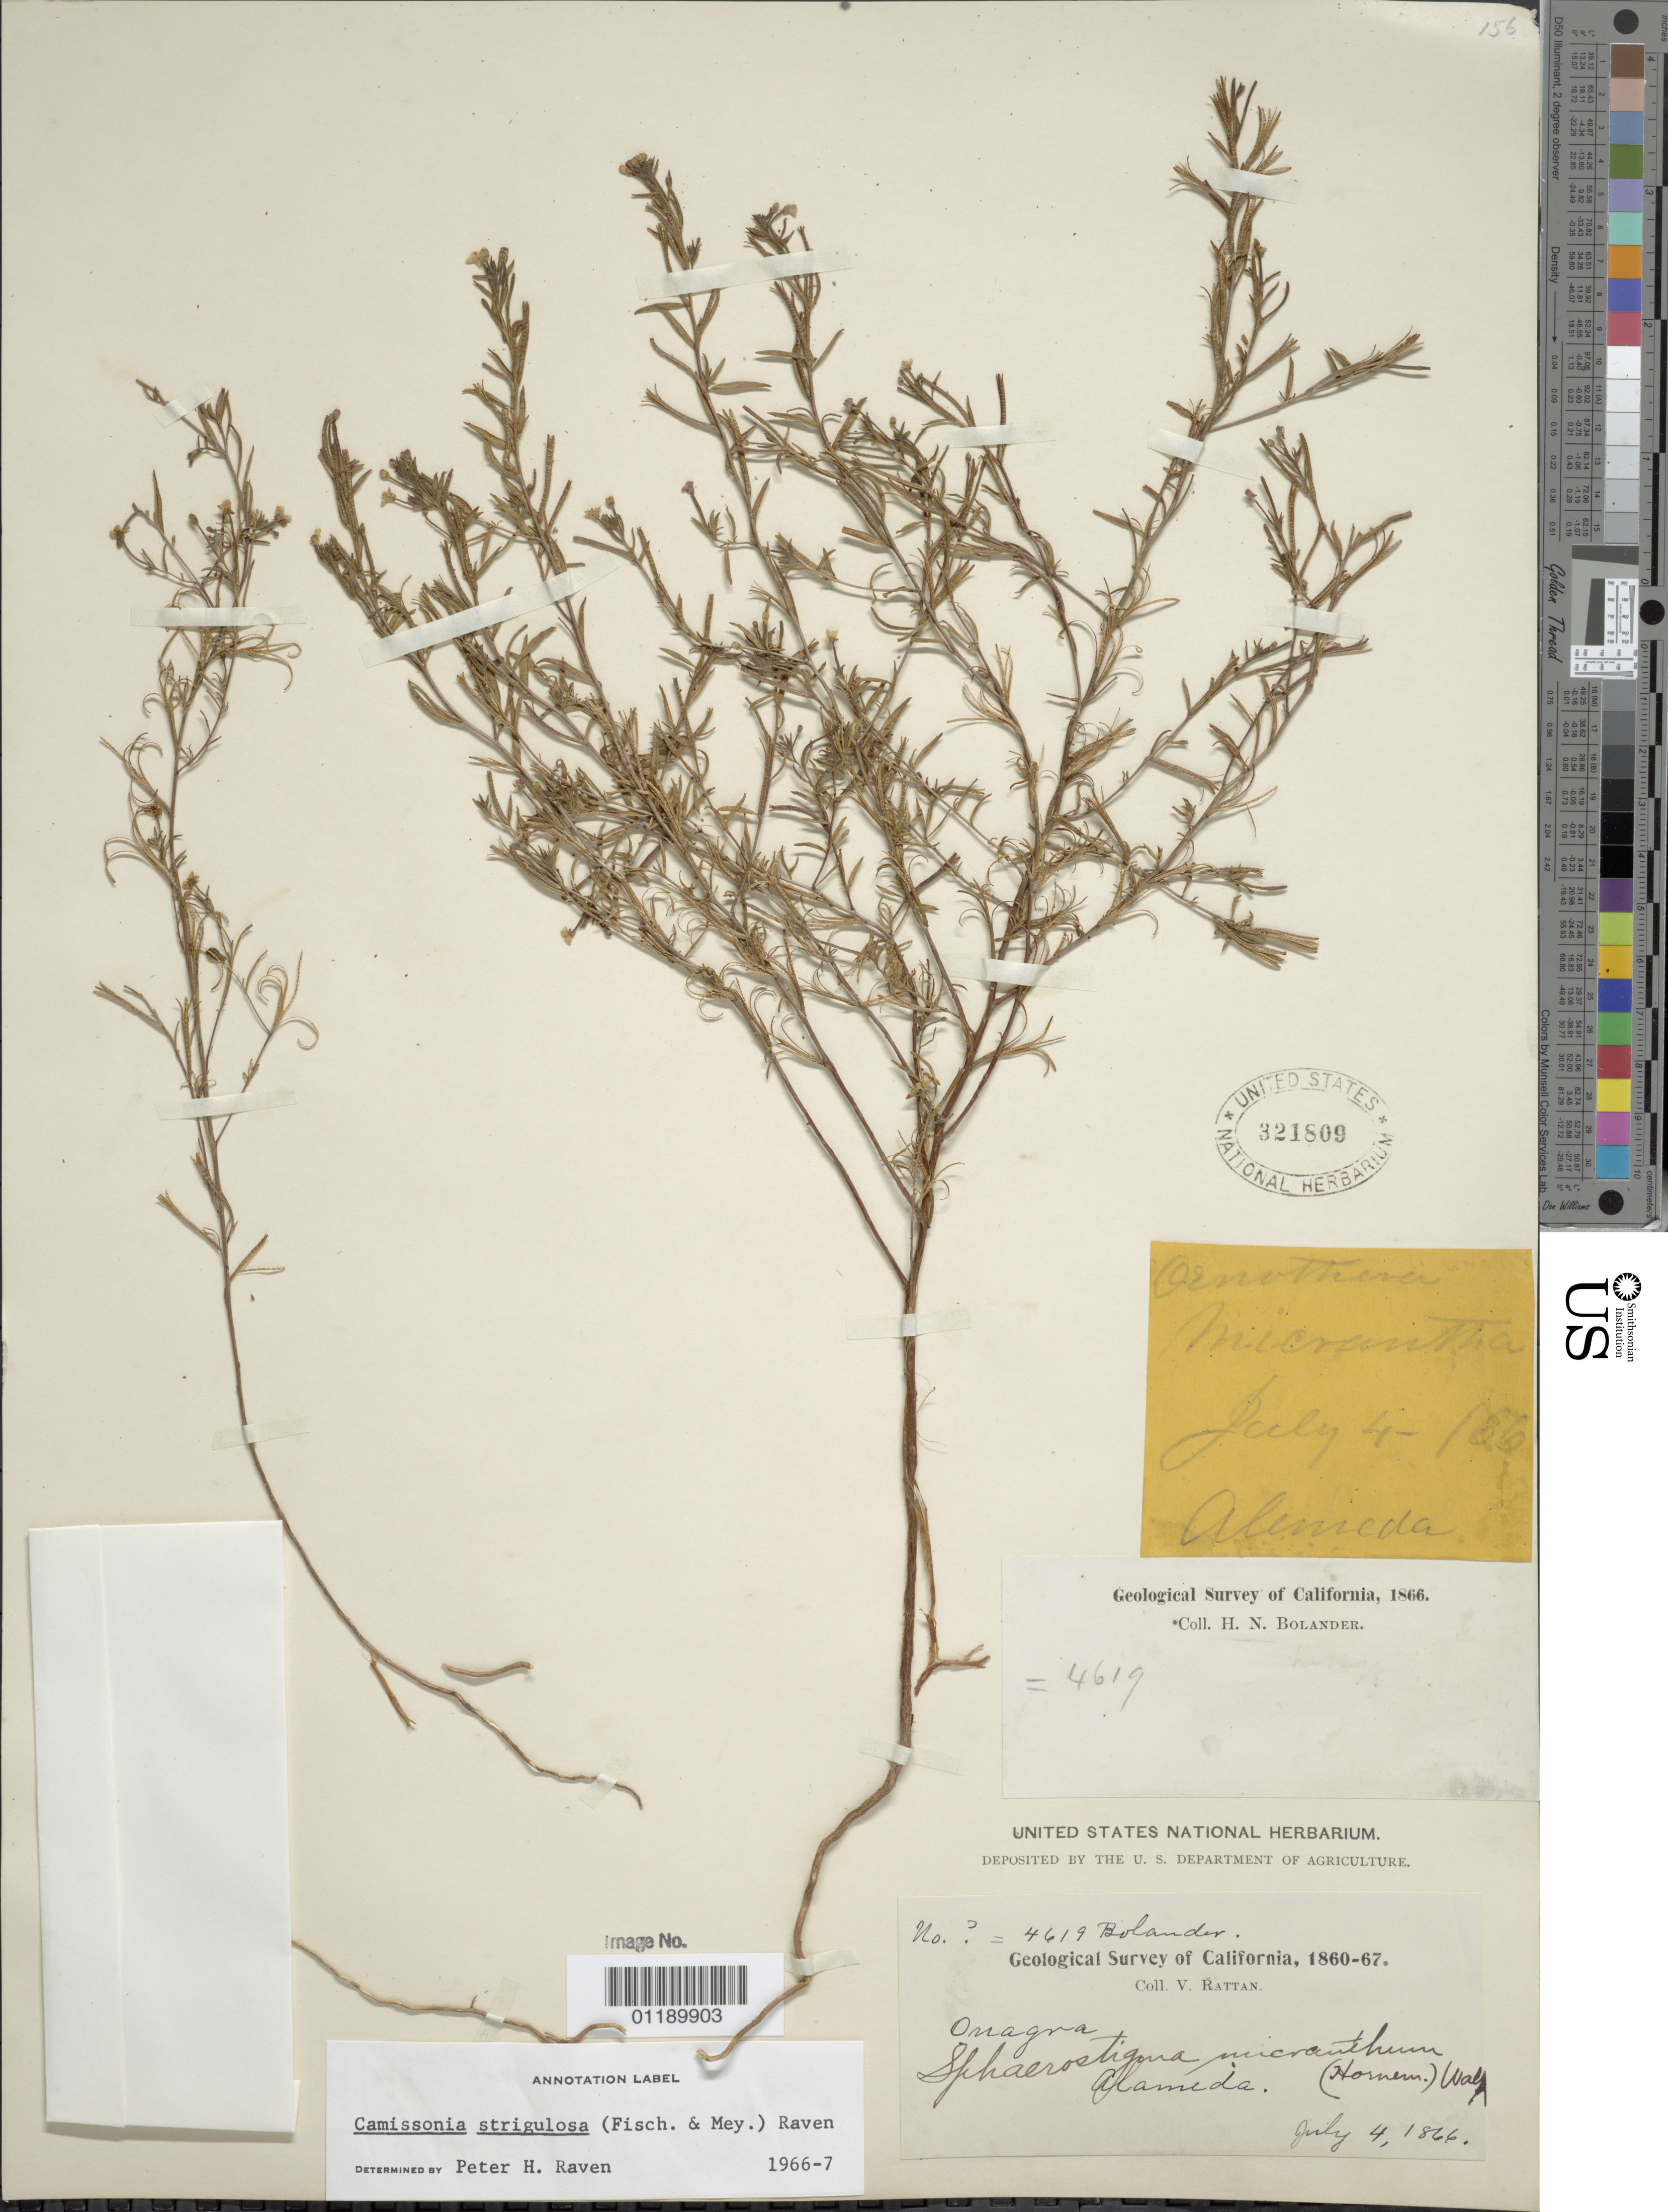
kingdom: Plantae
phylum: Tracheophyta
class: Magnoliopsida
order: Myrtales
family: Onagraceae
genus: Camissonia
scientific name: Camissonia strigulosa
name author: (Fisch. & C.A. Mey.) P.H. Raven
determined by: Raven, P. H.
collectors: V. Rattan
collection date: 1866-07-04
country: United States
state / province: California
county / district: Alameda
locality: Alameda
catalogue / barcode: US 321809